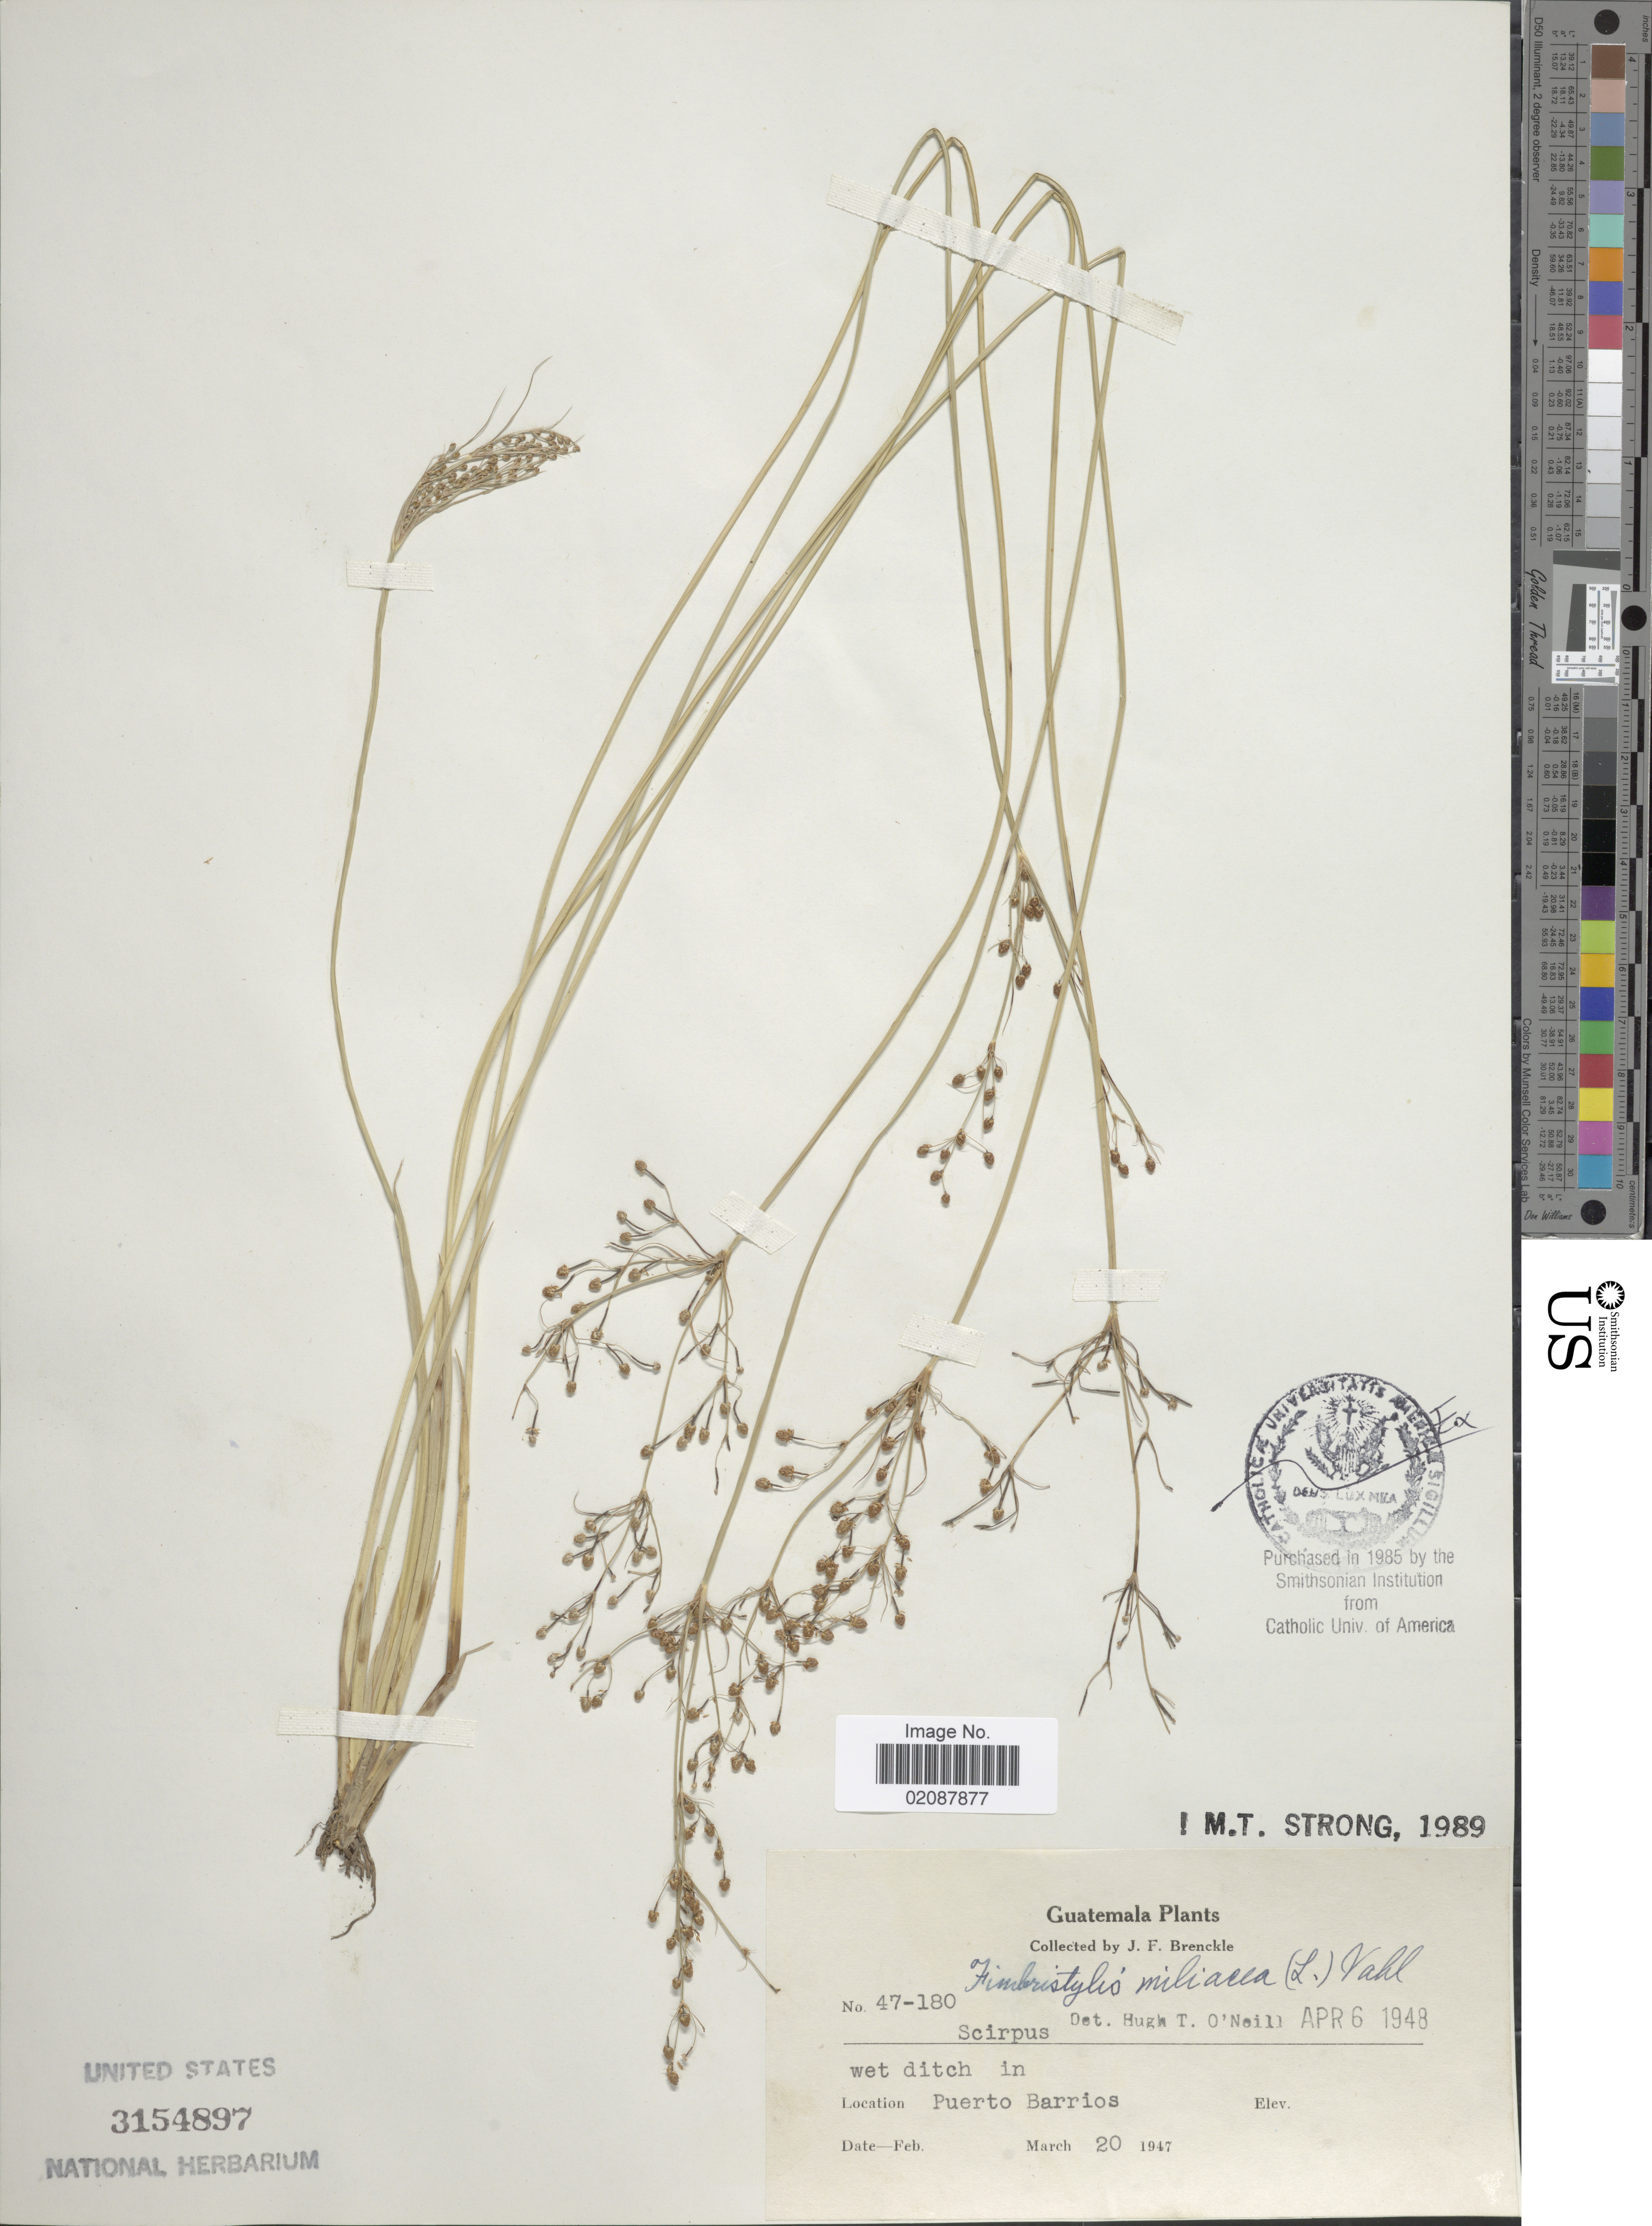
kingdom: Plantae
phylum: Tracheophyta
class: Liliopsida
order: Poales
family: Cyperaceae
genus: Fimbristylis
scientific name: Fimbristylis littoralis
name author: Gaudich.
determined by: Strong, M. T., (US), Smithsonian Institution - National Museum of Natural History (UNITED STATES)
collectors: J. Brenckle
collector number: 47-180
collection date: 1947-03-20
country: Guatemala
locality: Puerto Barrios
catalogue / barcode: US 3154897